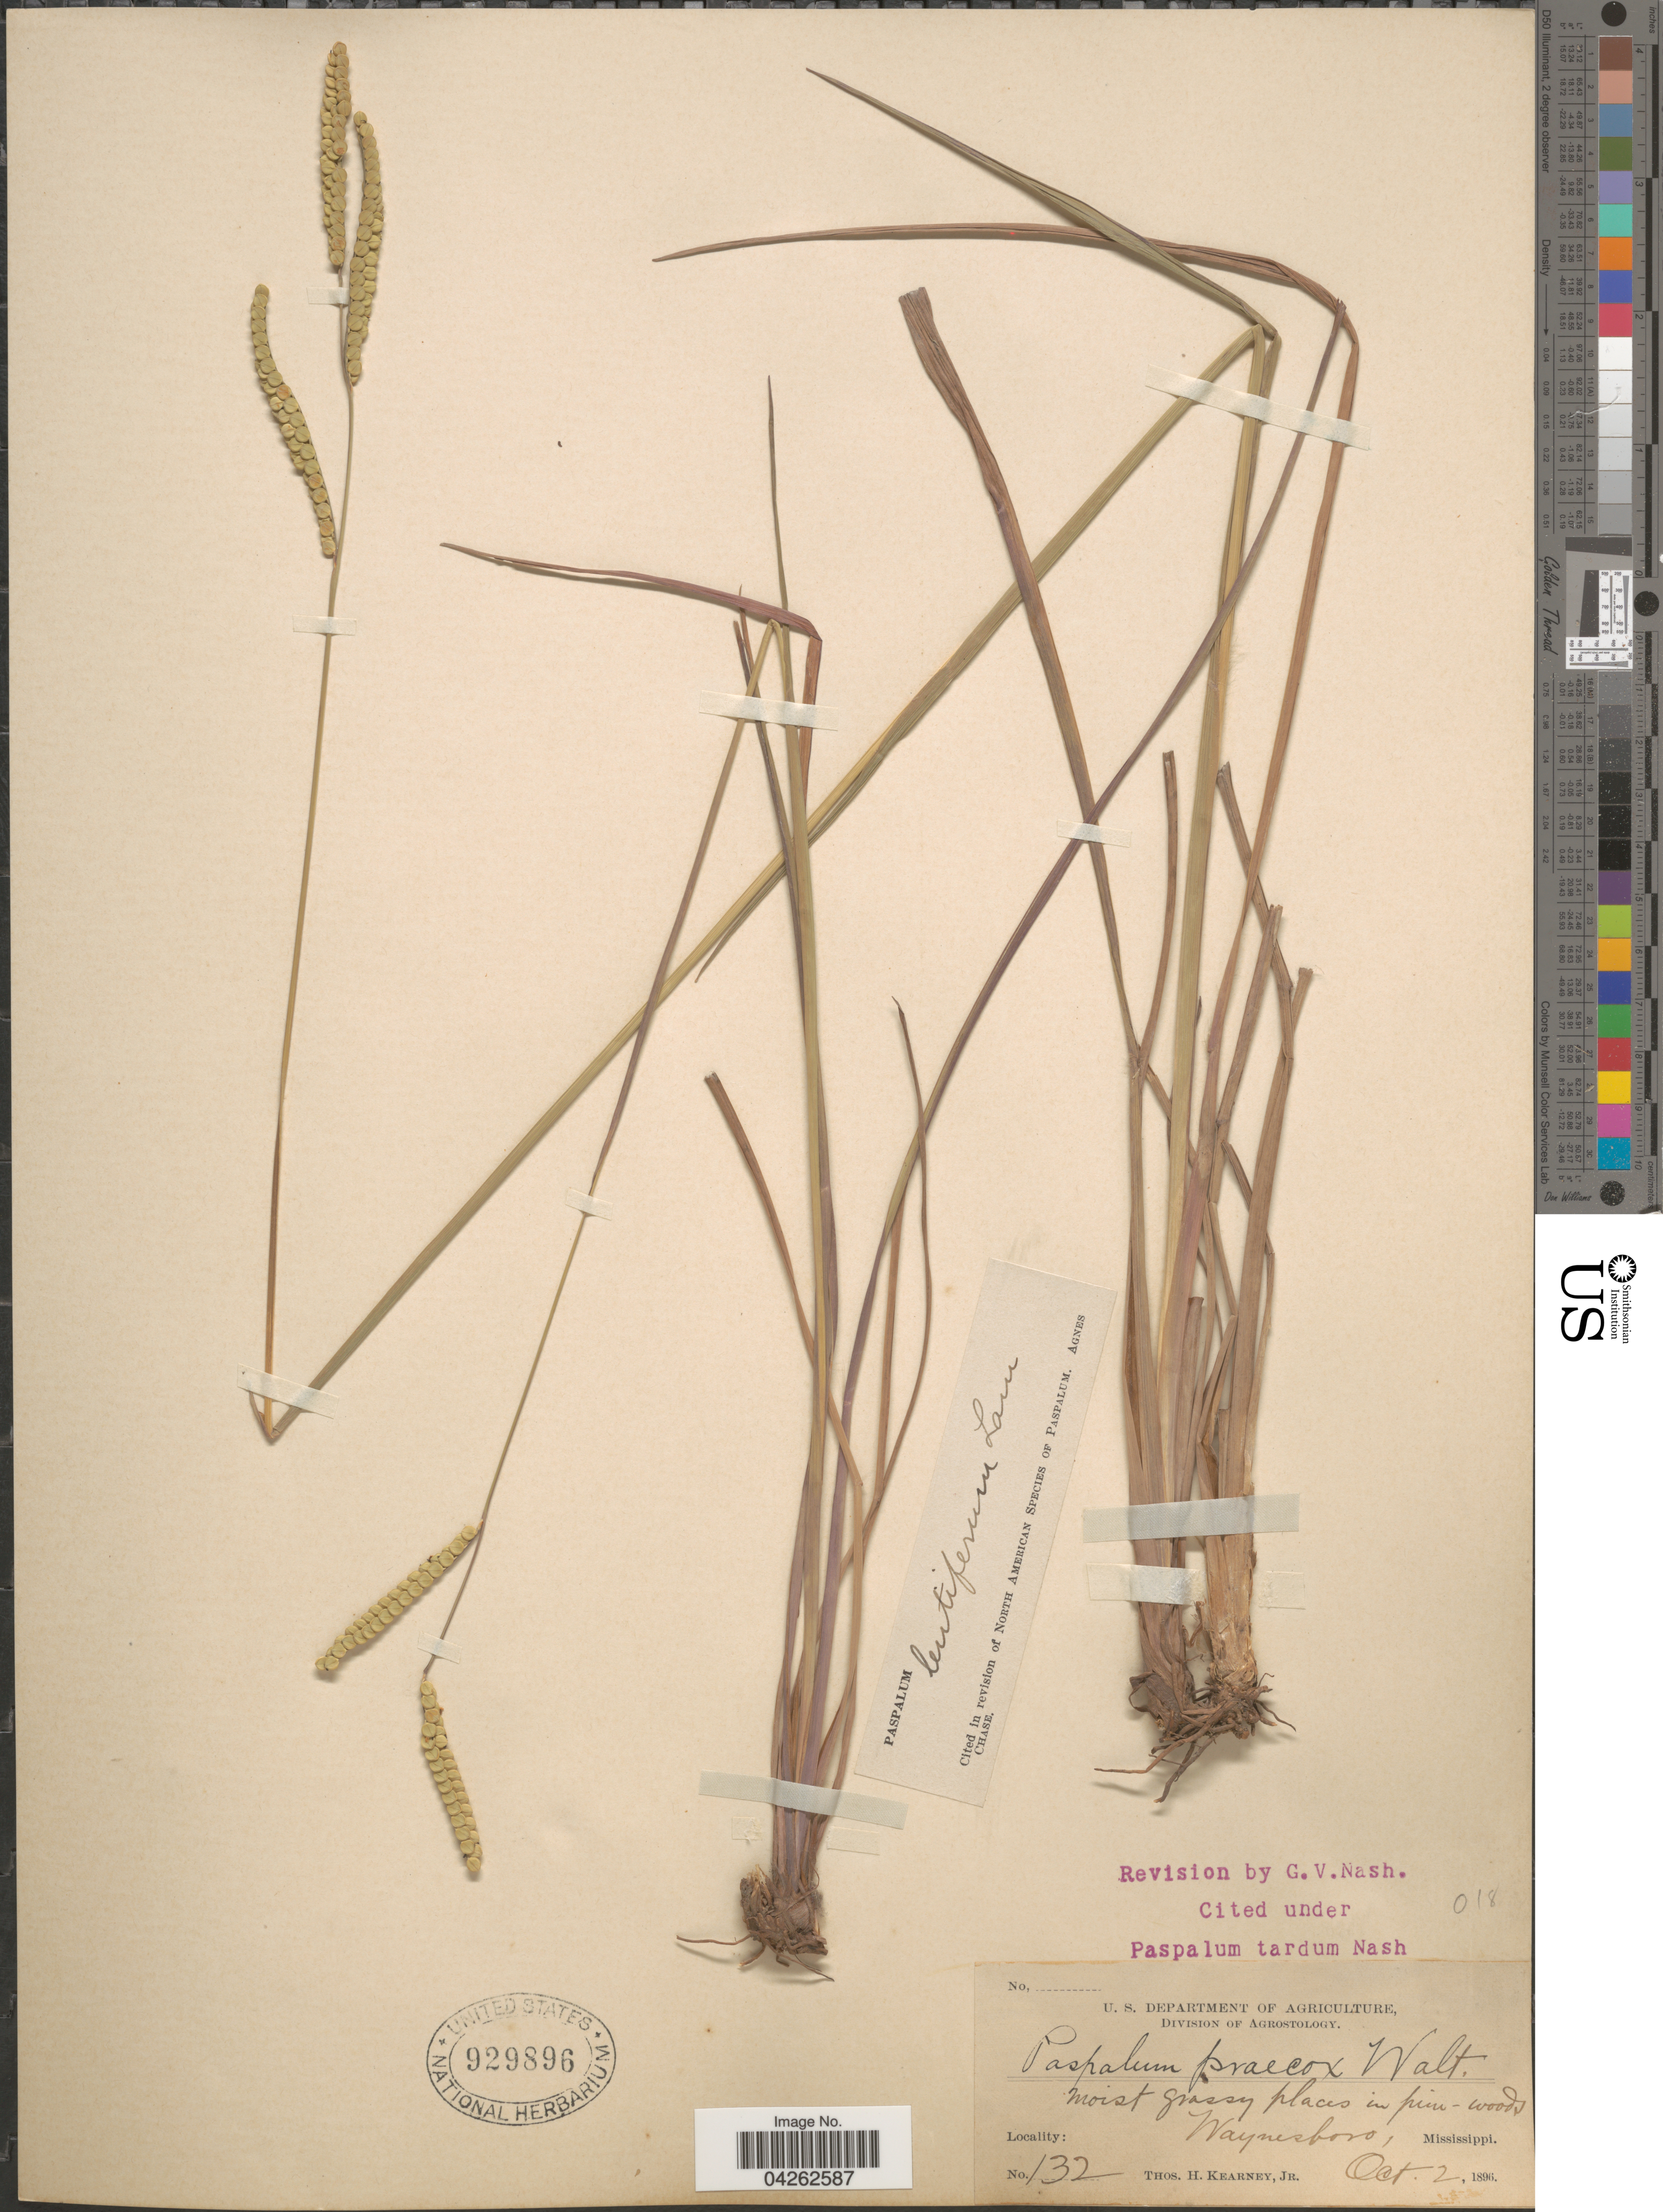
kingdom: Plantae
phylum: Tracheophyta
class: Liliopsida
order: Poales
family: Poaceae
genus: Paspalum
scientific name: Paspalum lentiferum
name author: Lam.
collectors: T. H. Kearney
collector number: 132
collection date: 1896-10-02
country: United States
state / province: Mississippi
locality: Moist grassy places in pine-woods. Waynesboro.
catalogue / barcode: US 929896